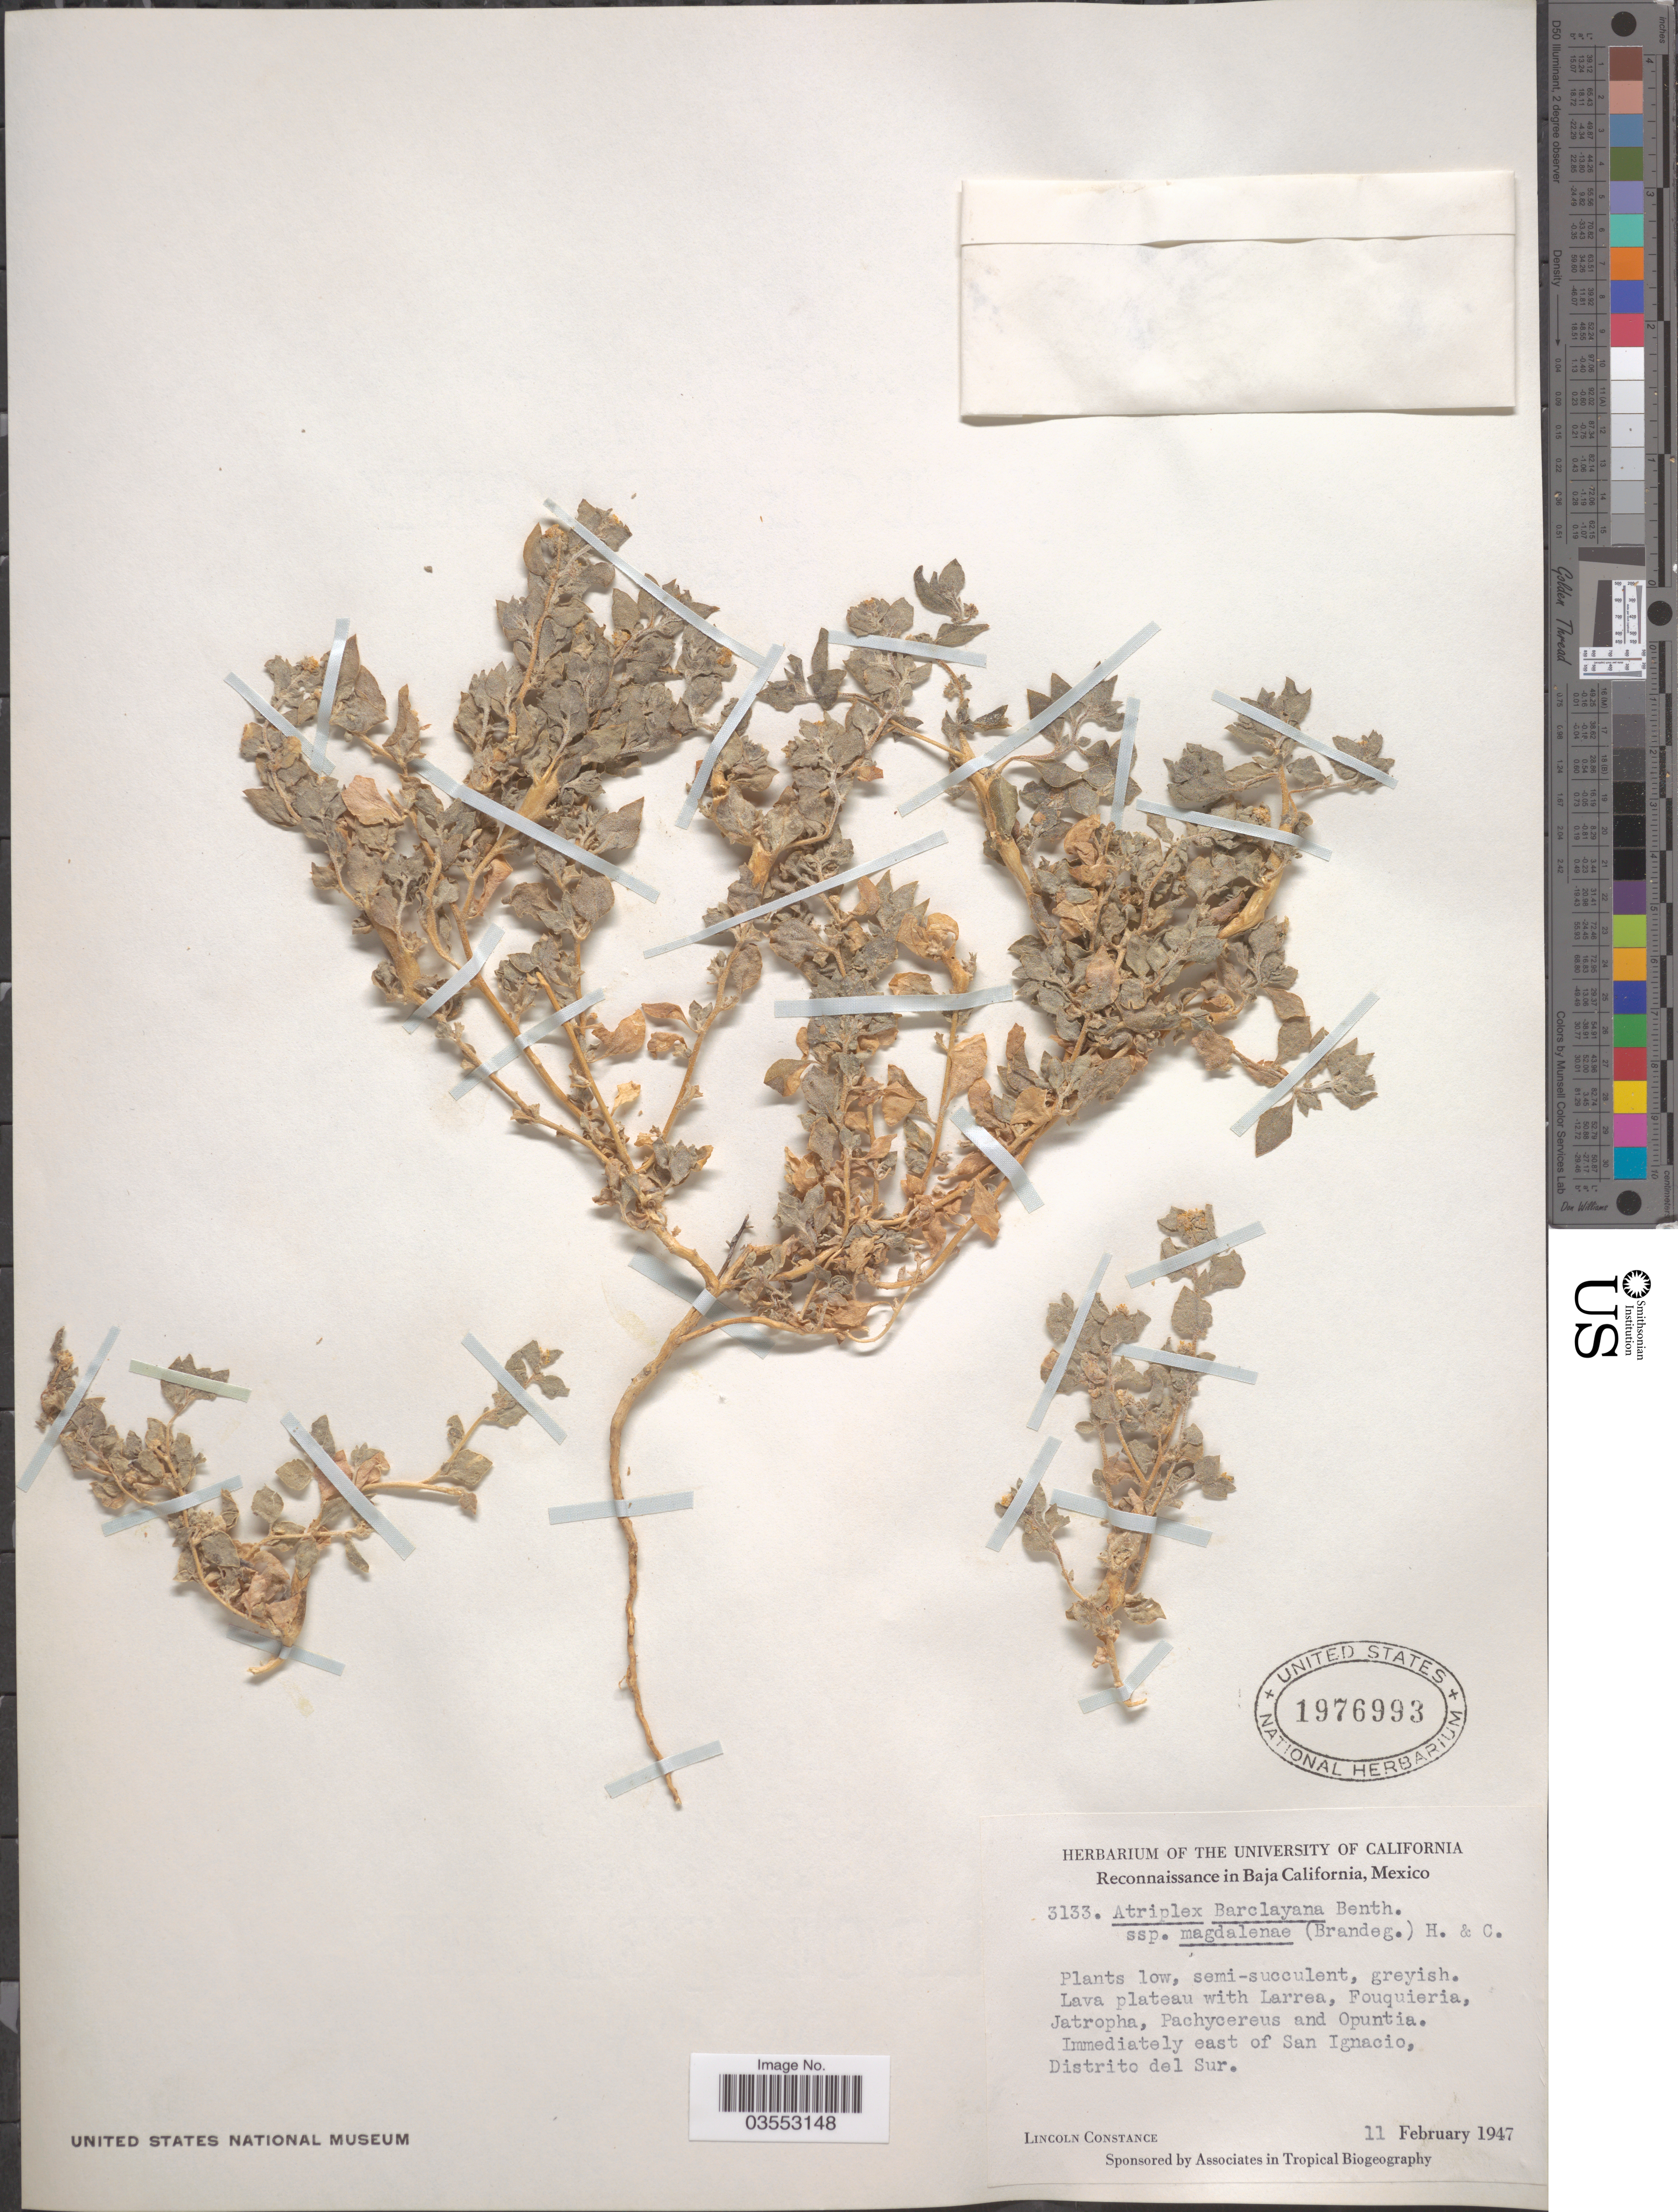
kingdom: Plantae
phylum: Tracheophyta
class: Magnoliopsida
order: Caryophyllales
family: Amaranthaceae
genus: Atriplex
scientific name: Atriplex barclayana subsp. magdalenae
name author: H.M. Hall & Clem.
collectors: L. Constance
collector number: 3133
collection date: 1947-02-11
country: Mexico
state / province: Baja California Sur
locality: Immediately east of San Ignacio, Distrito del Sur.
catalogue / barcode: US 1976993